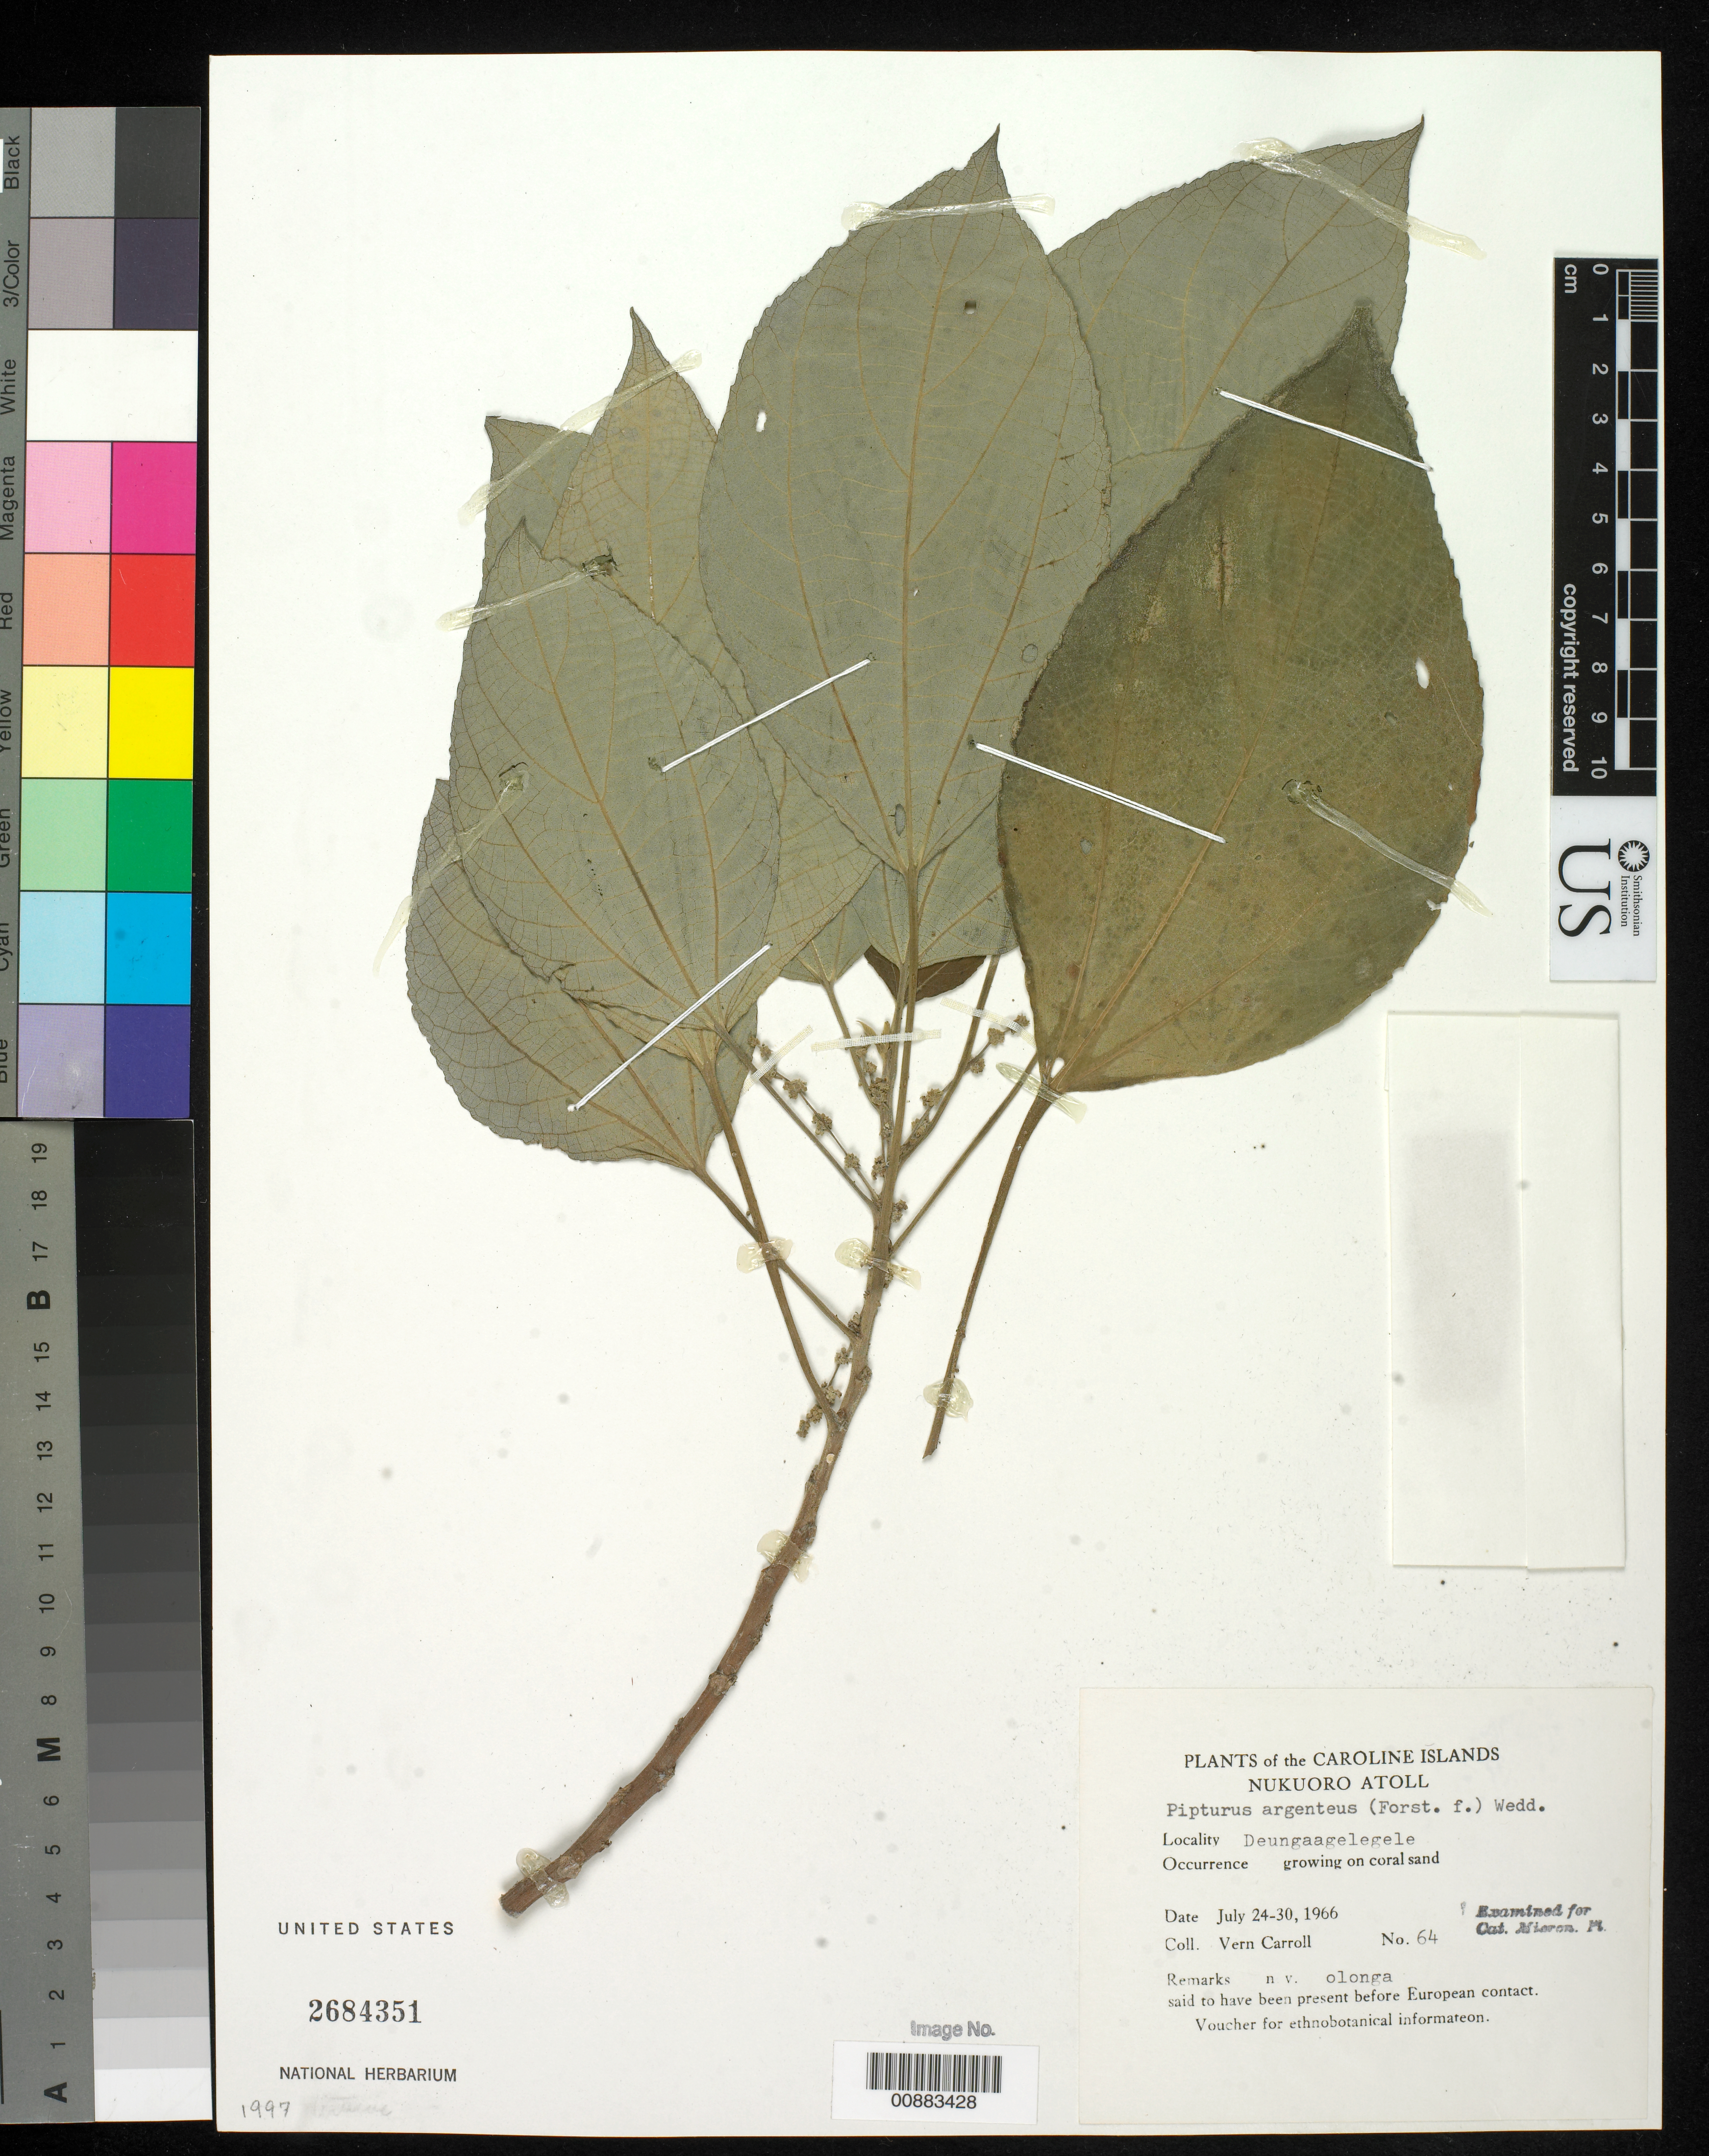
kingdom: Plantae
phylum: Tracheophyta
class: Magnoliopsida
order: Rosales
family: Urticaceae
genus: Pipturus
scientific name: Pipturus argenteus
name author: (G. Forst.) Wedd.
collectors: V. Carroll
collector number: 64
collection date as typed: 24 Jun 1966 to 30 Jun 1966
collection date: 1966-06-24/1966-06-30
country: Kiribati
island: Caroline Atoll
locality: Deungaagelegele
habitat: growing on coral sand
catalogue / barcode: US 2684351